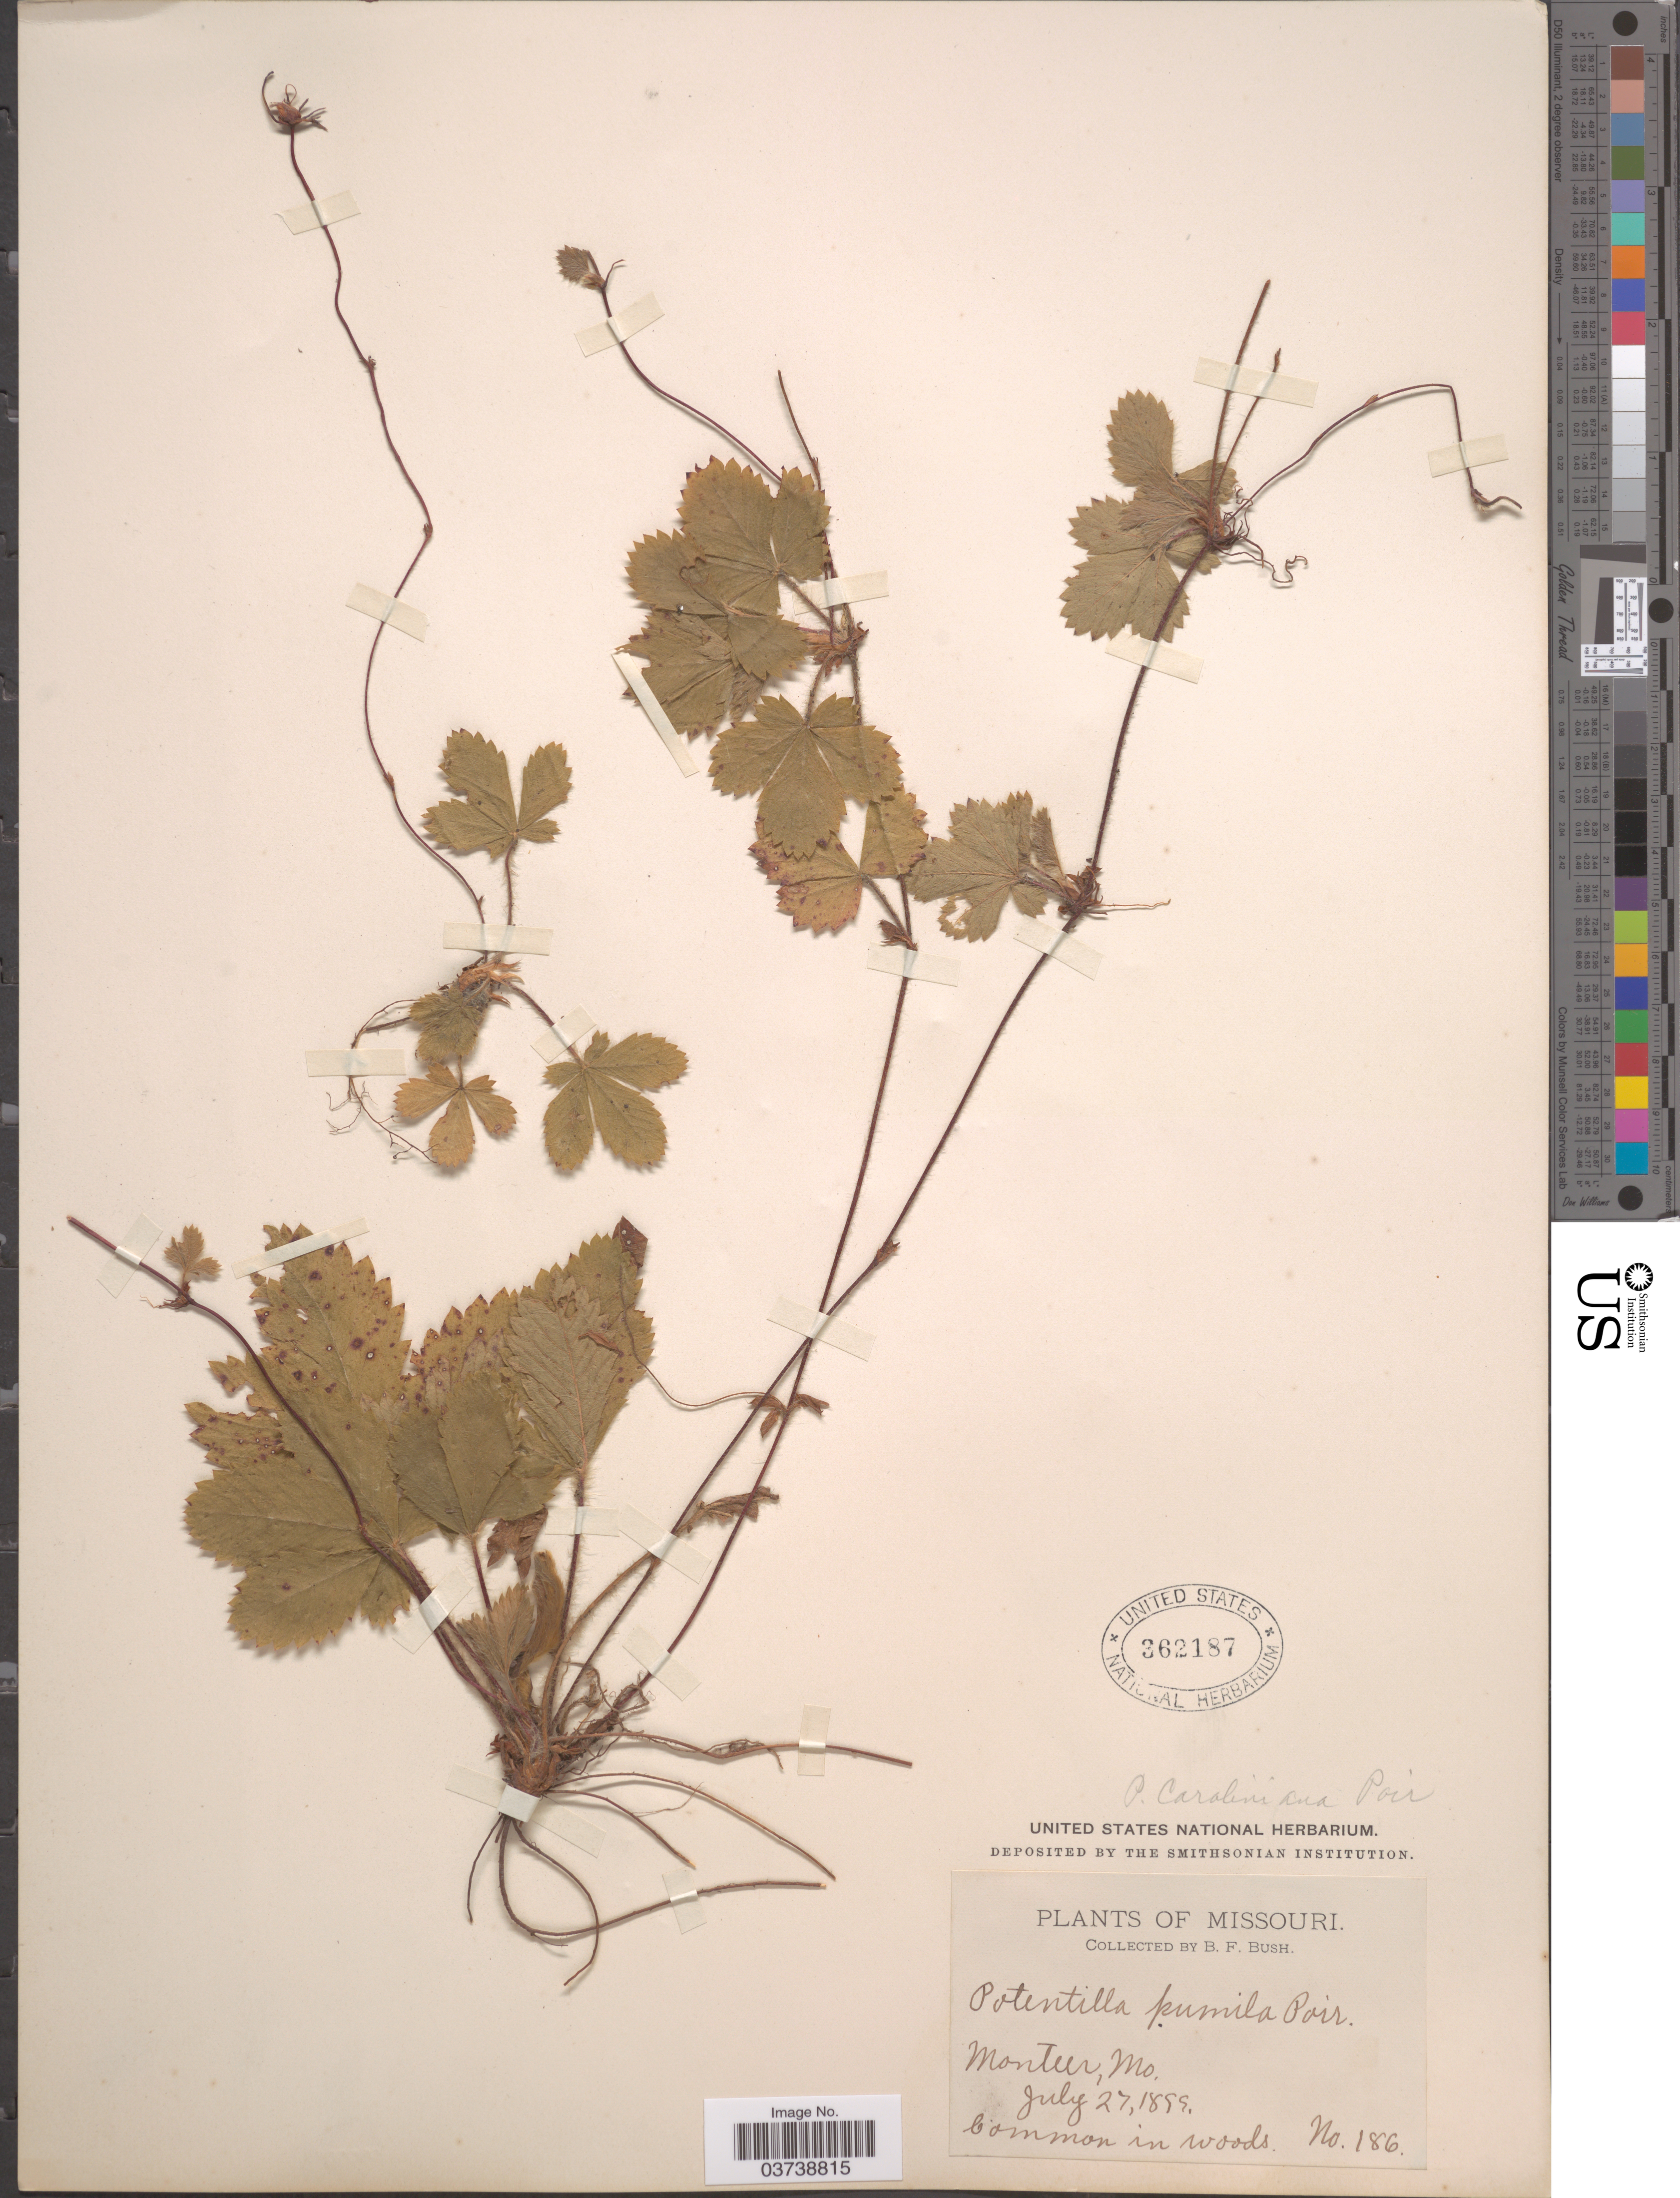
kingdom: Plantae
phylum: Tracheophyta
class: Magnoliopsida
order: Rosales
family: Rosaceae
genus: Potentilla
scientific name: Potentilla caroliniana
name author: Poir.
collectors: B. F. Bush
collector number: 186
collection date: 1899-07-27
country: United States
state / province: Missouri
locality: Montier.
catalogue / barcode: US 362187